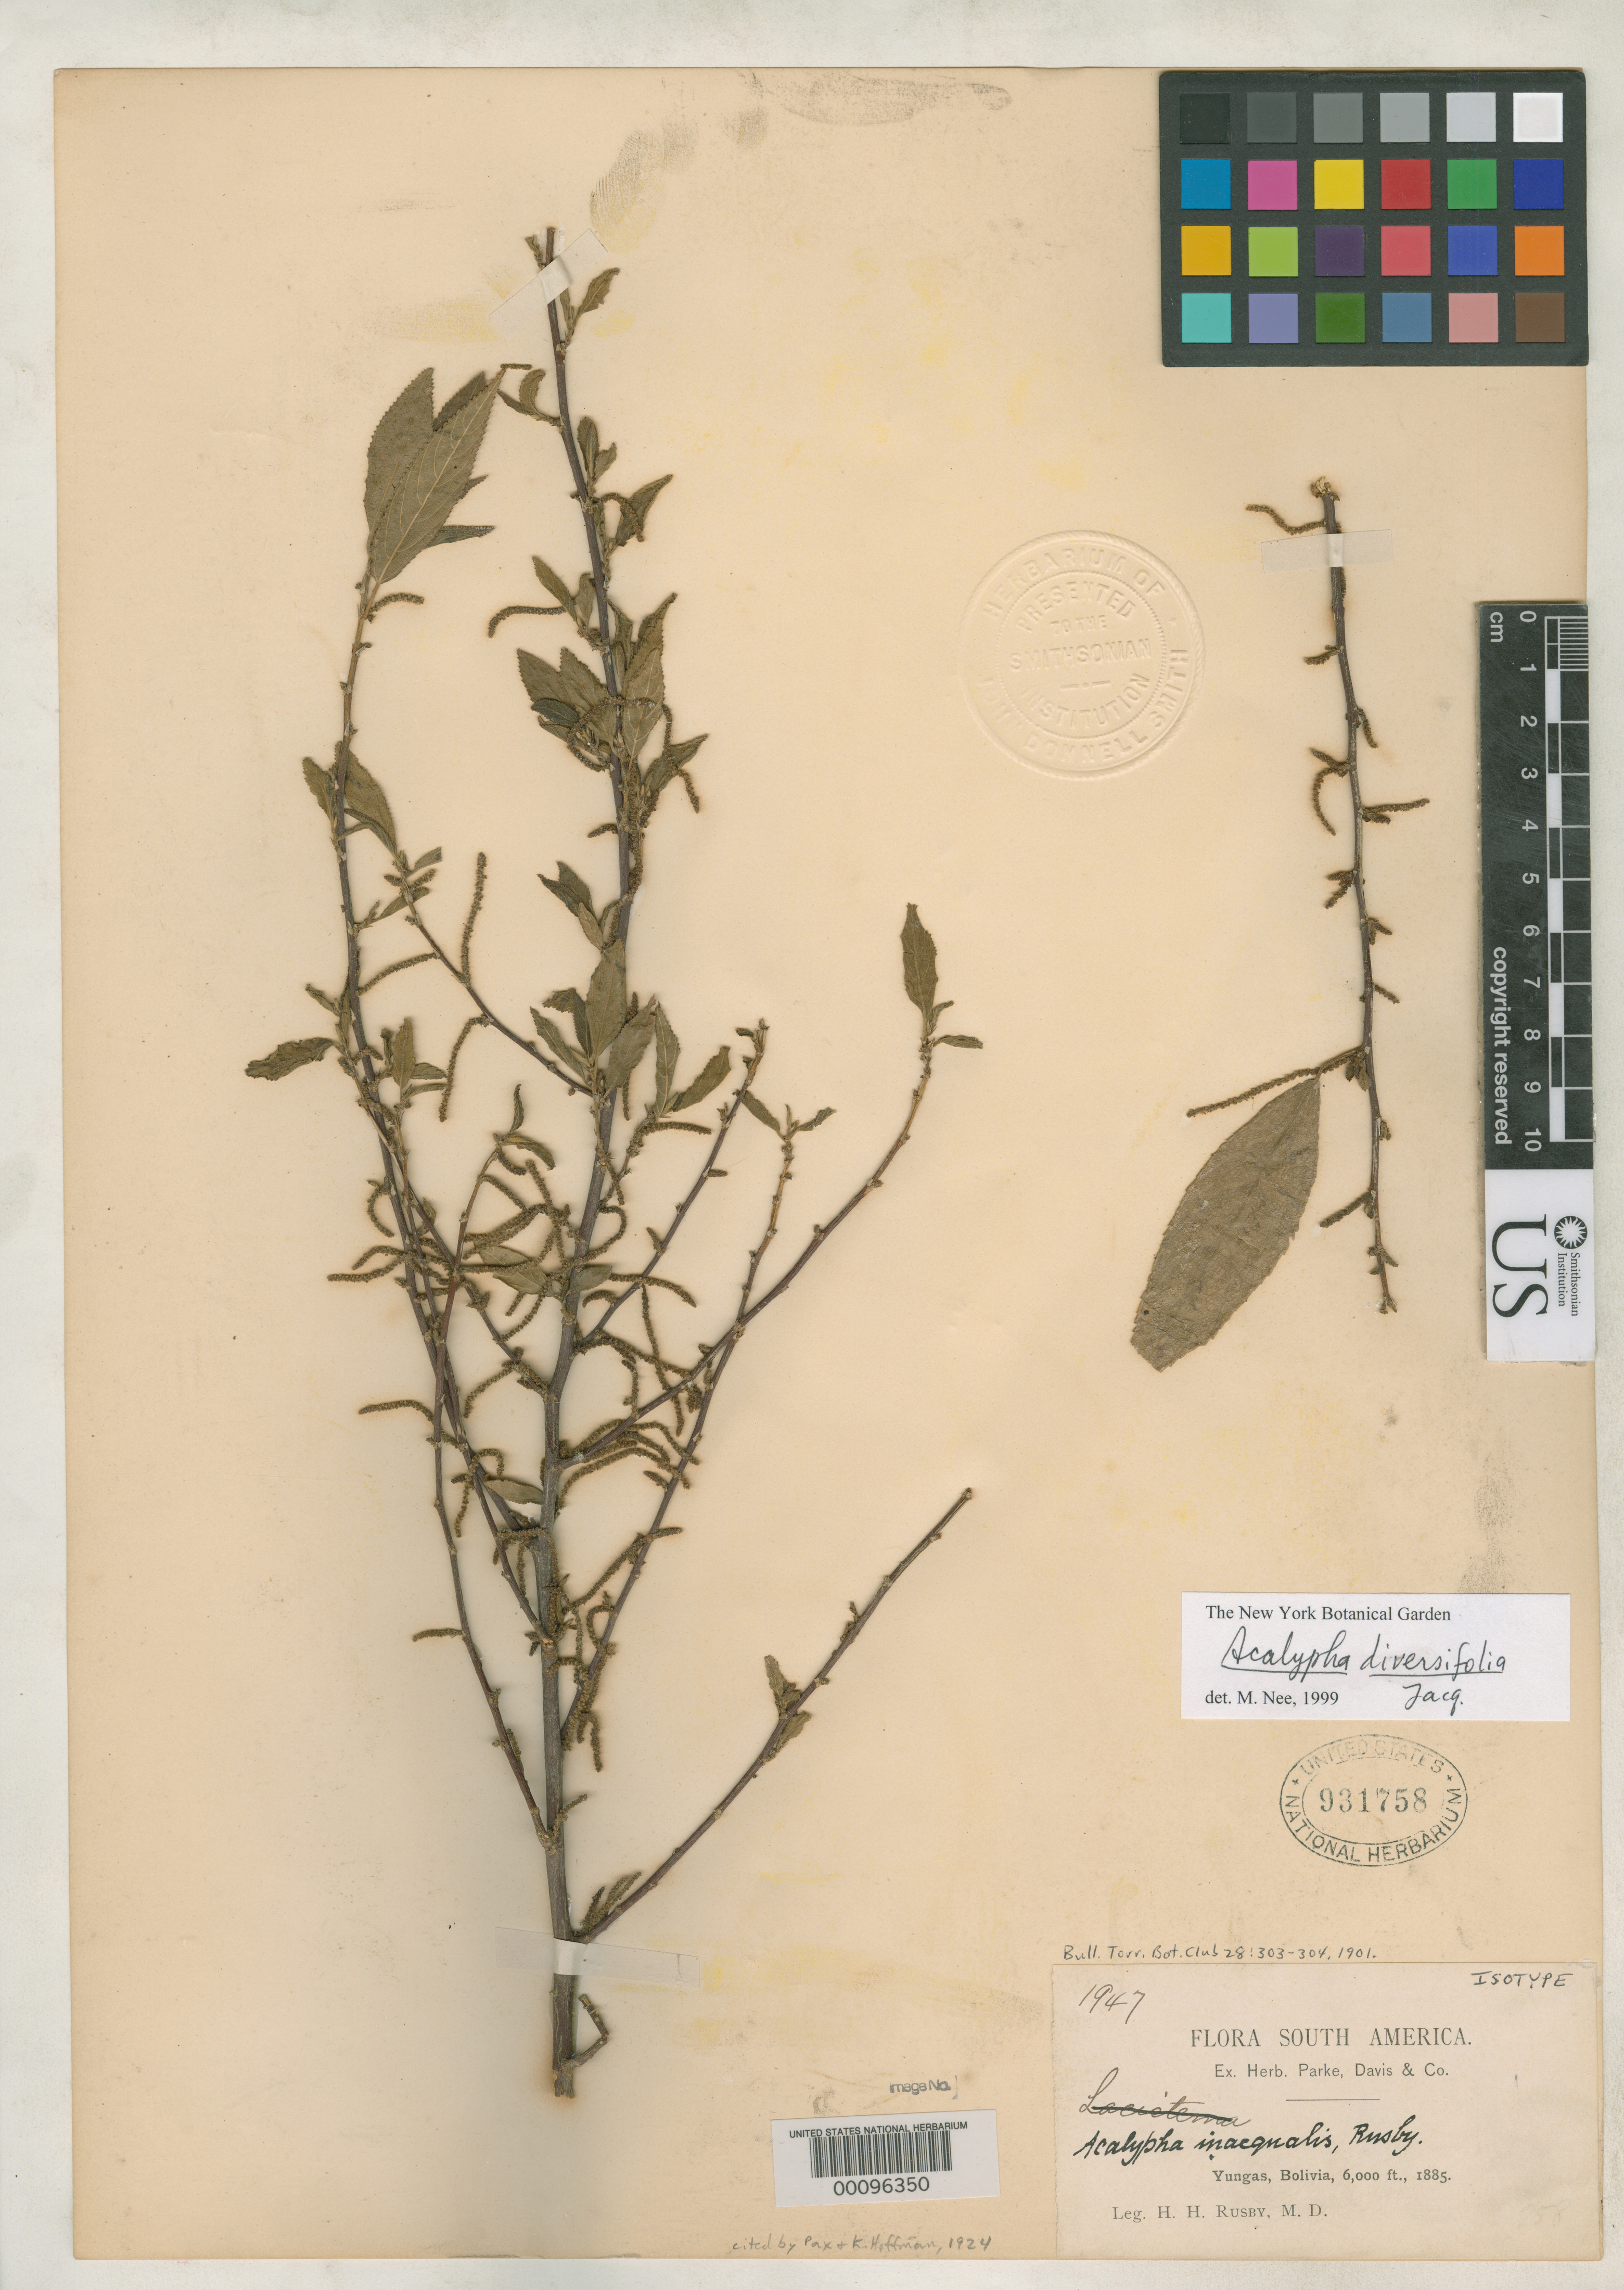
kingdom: Plantae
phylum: Tracheophyta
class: Magnoliopsida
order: Malpighiales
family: Euphorbiaceae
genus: Acalypha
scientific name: Acalypha inaequalis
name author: Rusby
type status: Isotype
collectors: H. H. Rusby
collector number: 1947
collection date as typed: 1885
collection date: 1885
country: Bolivia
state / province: La Páz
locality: Yungas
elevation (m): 1829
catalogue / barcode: US 931758